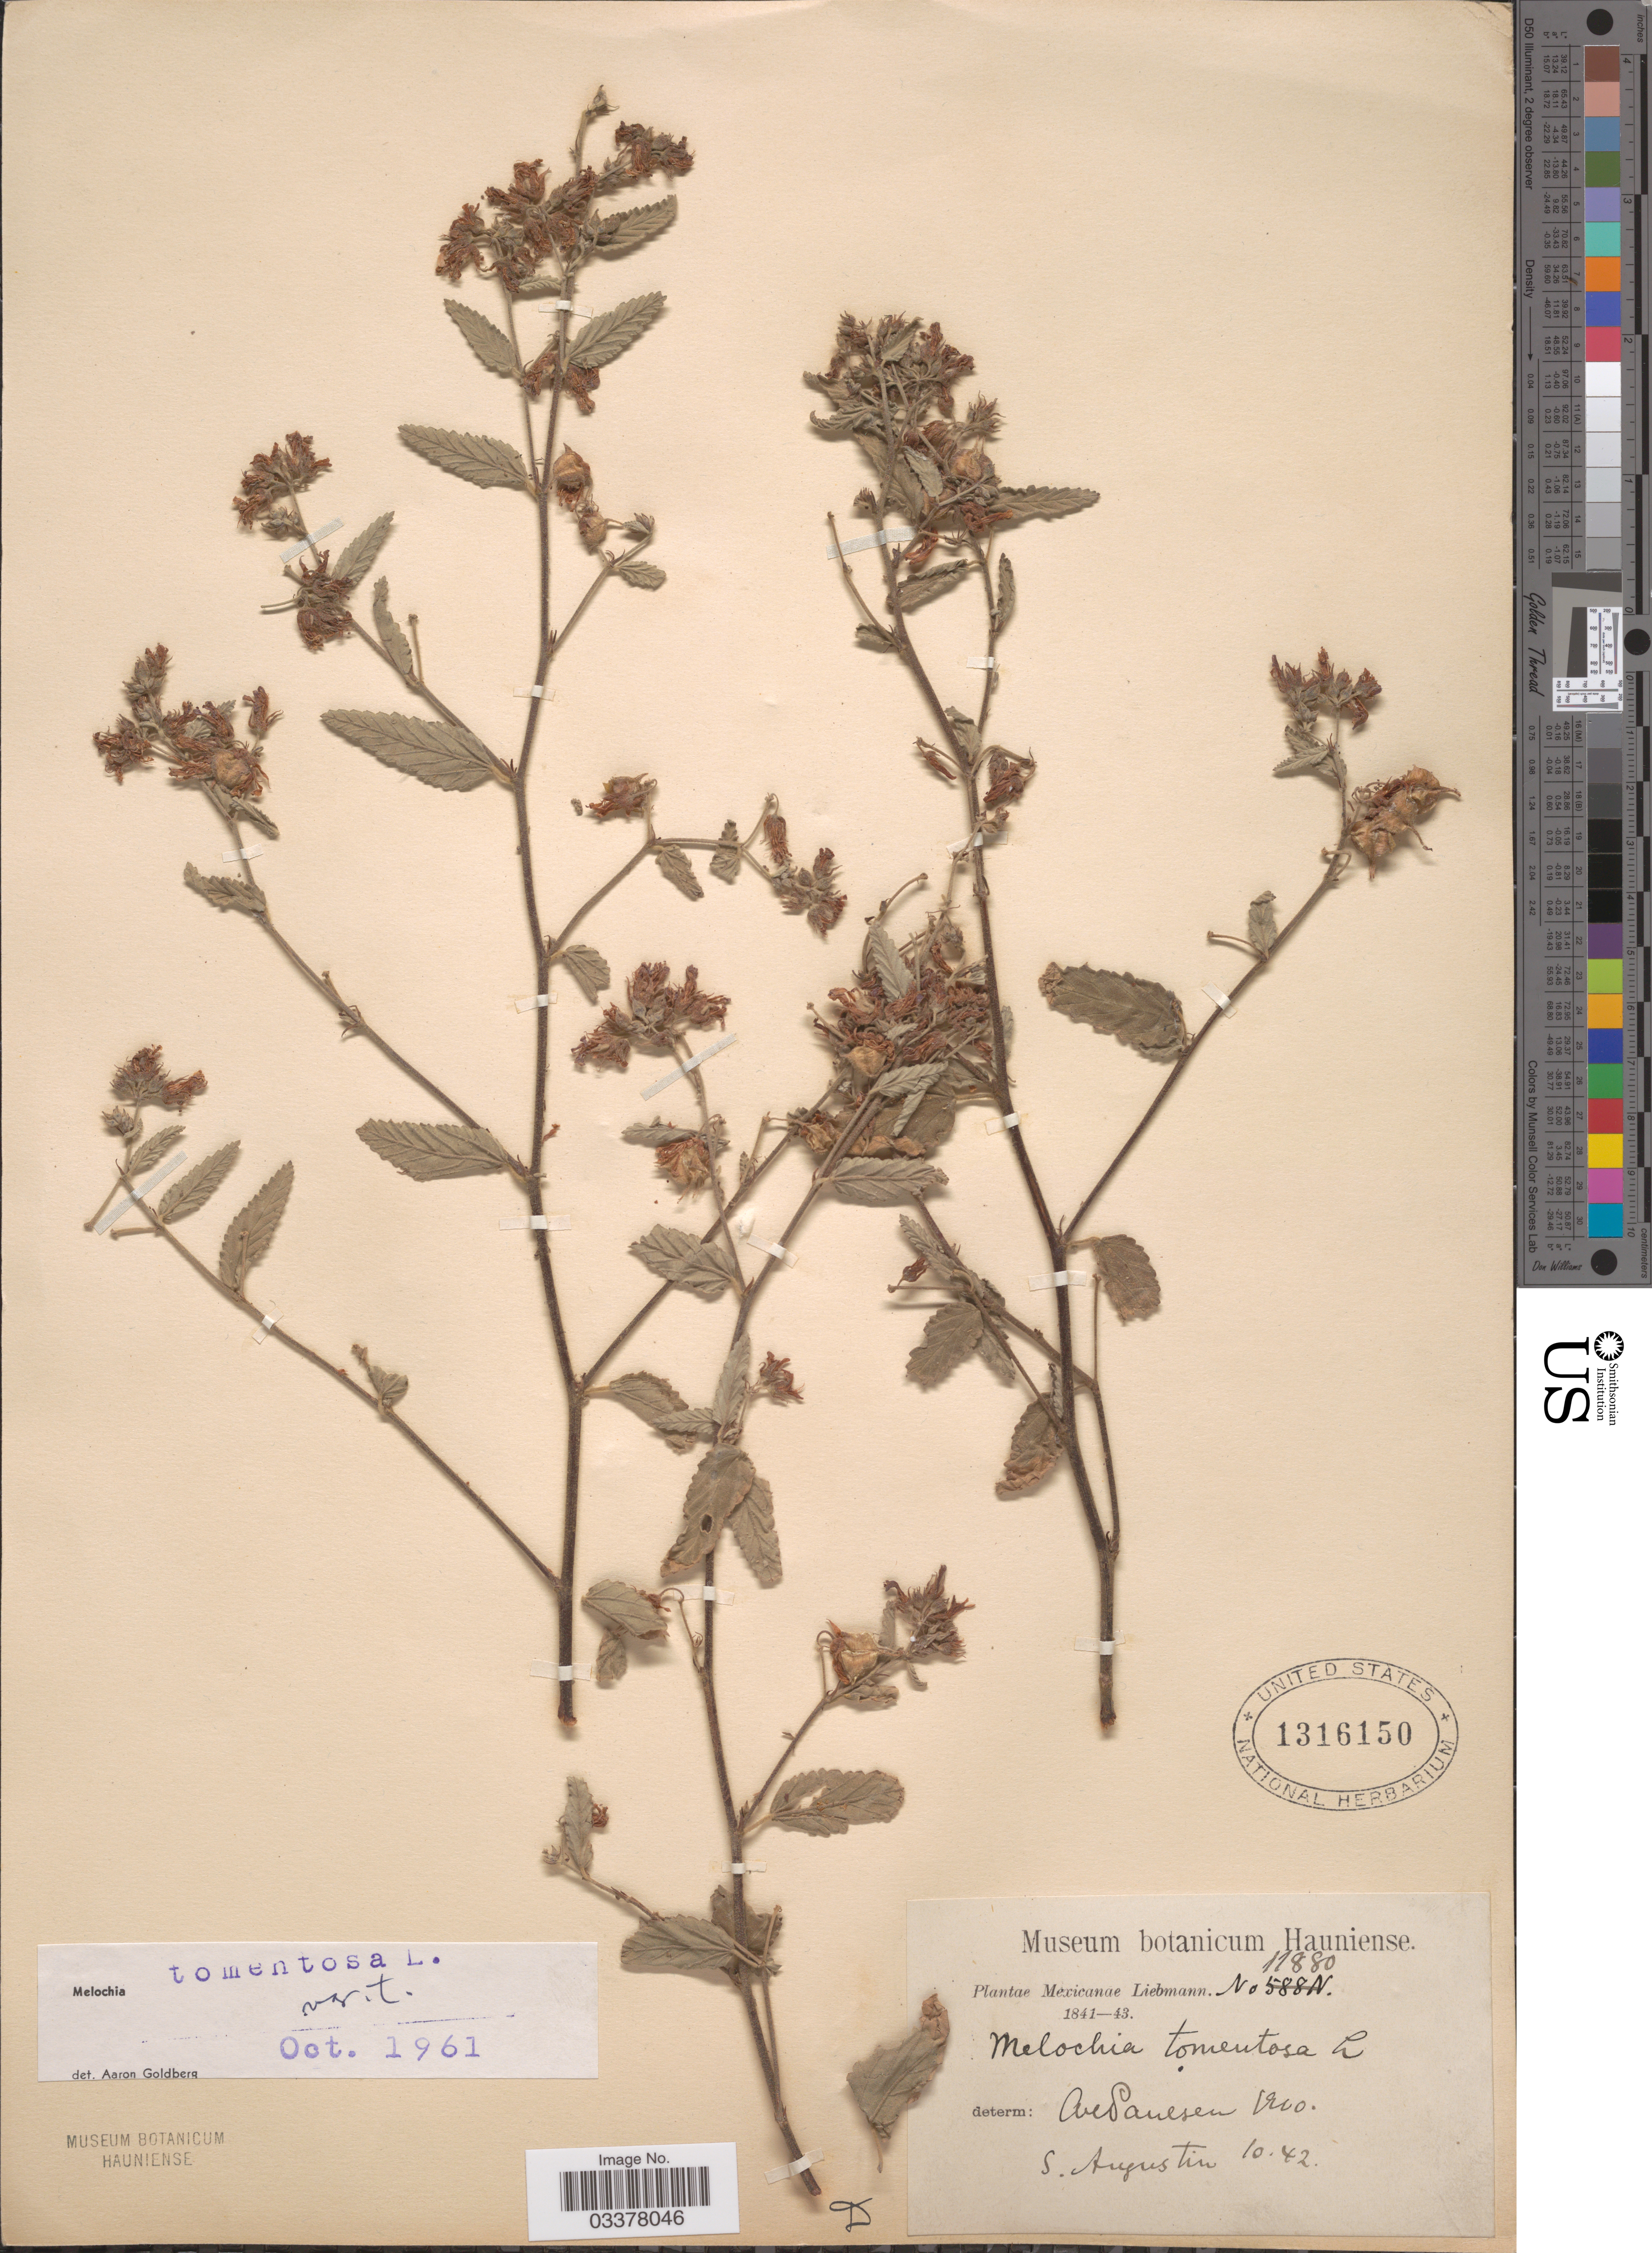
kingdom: Plantae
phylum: Tracheophyta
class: Magnoliopsida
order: Malvales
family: Malvaceae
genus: Melochia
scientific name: Melochia tomentosa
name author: L.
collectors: Liebmann, --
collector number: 11880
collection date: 1842-10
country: Mexico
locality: S. Augustin.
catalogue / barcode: US 1316150